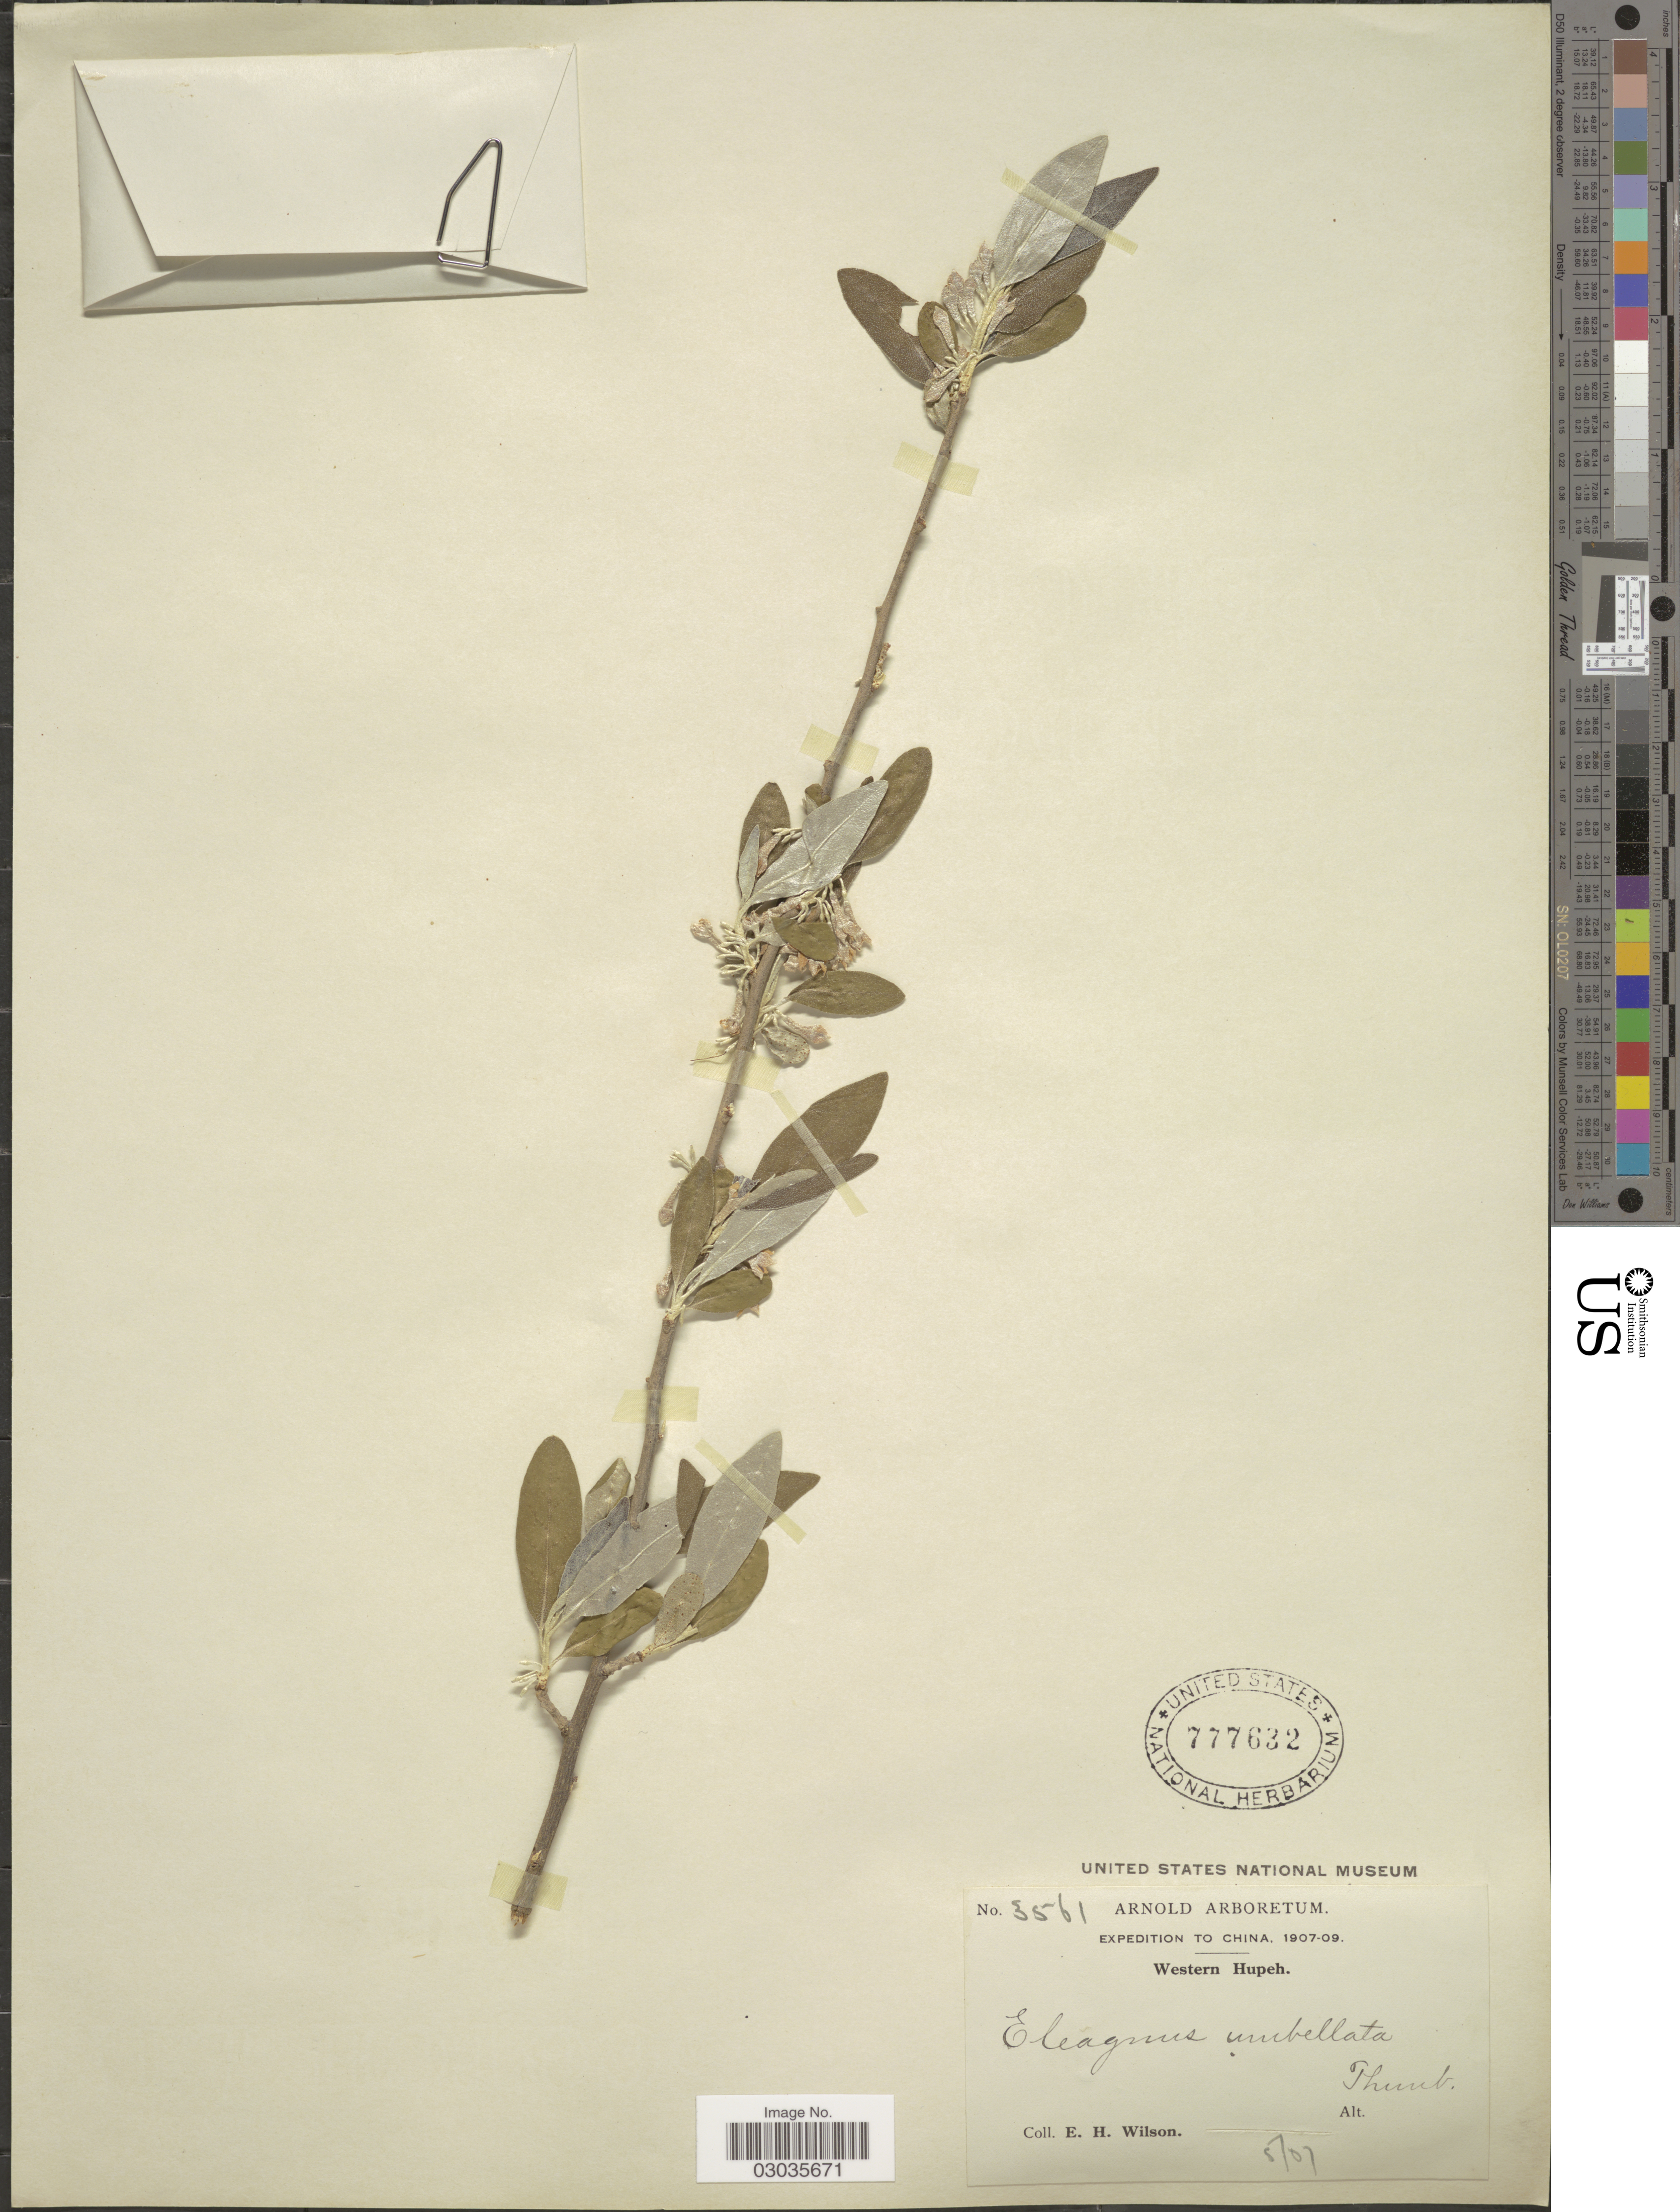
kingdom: Plantae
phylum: Tracheophyta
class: Magnoliopsida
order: Rosales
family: Elaeagnaceae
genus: Elaeagnus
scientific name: Elaeagnus umbellata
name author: Thunb.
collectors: E. Wilson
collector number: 3561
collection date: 1907-05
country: China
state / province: Hubei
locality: Western Hupeh.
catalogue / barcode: US 777632